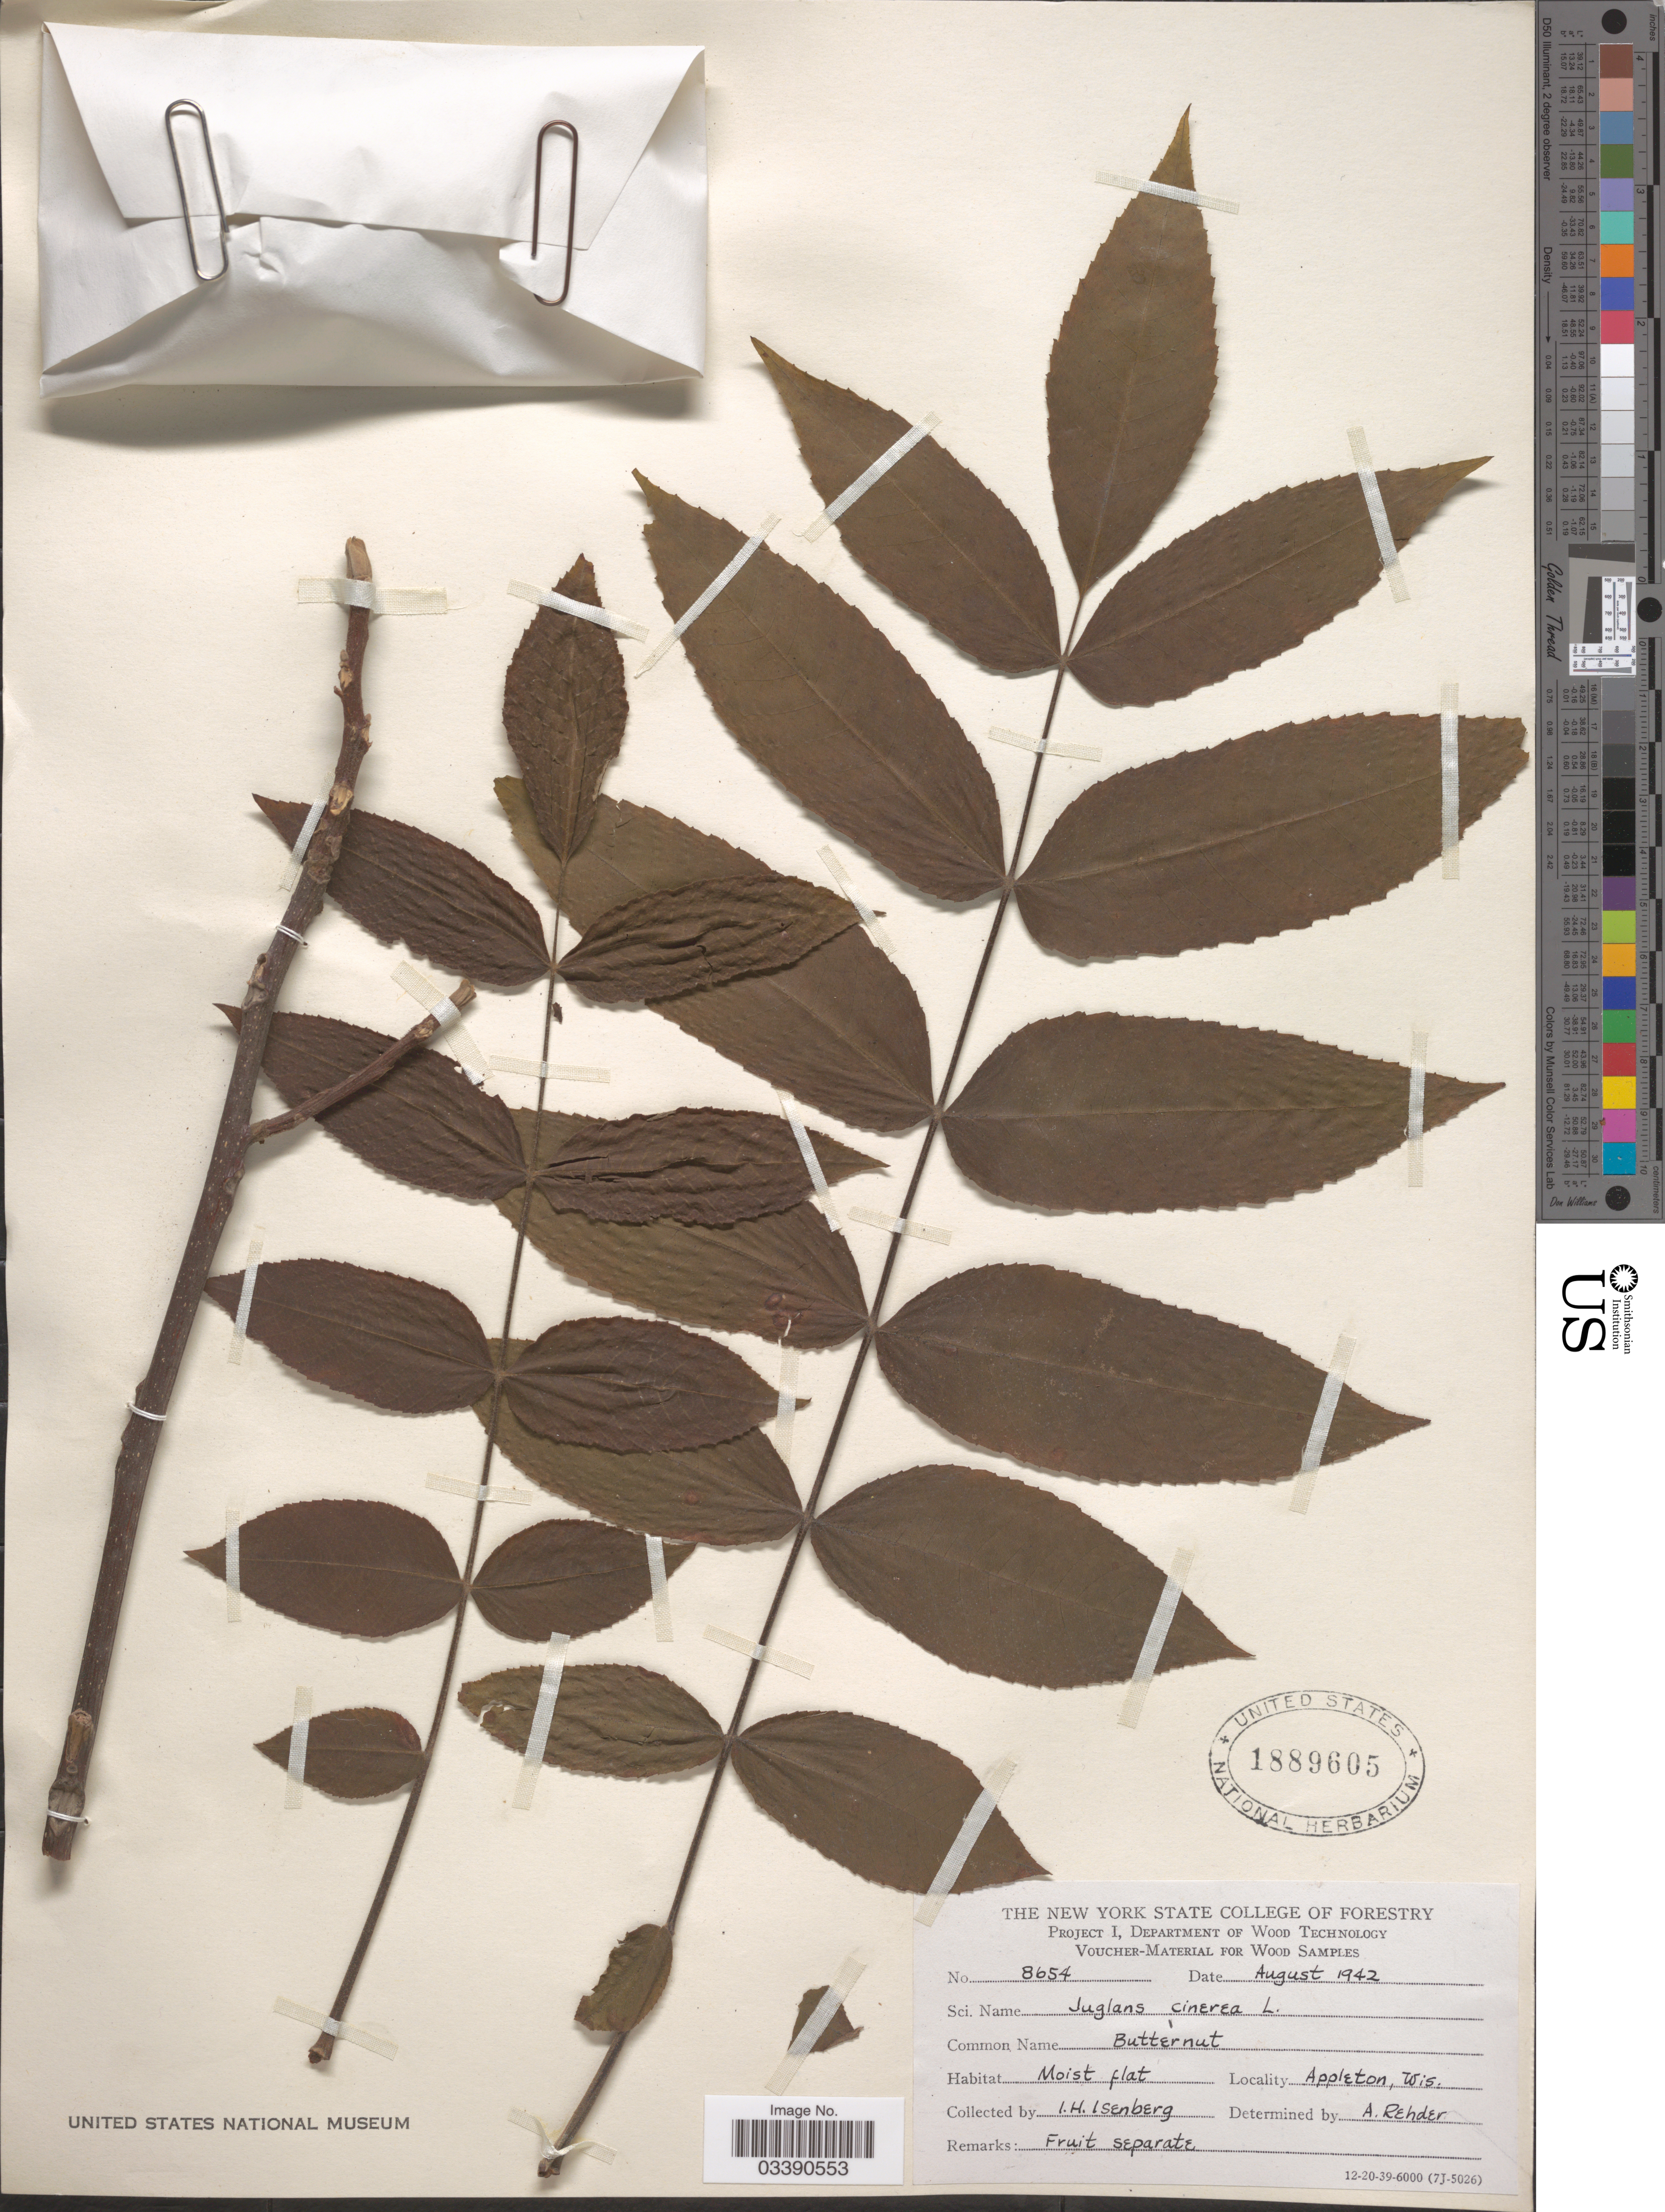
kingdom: Plantae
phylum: Tracheophyta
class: Magnoliopsida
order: Fagales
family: Juglandaceae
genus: Juglans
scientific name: Juglans cinerea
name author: L.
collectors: I. Isenberg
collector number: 8654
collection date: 1942-08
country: United States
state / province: Wisconsin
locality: Appleton.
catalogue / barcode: US 1889605